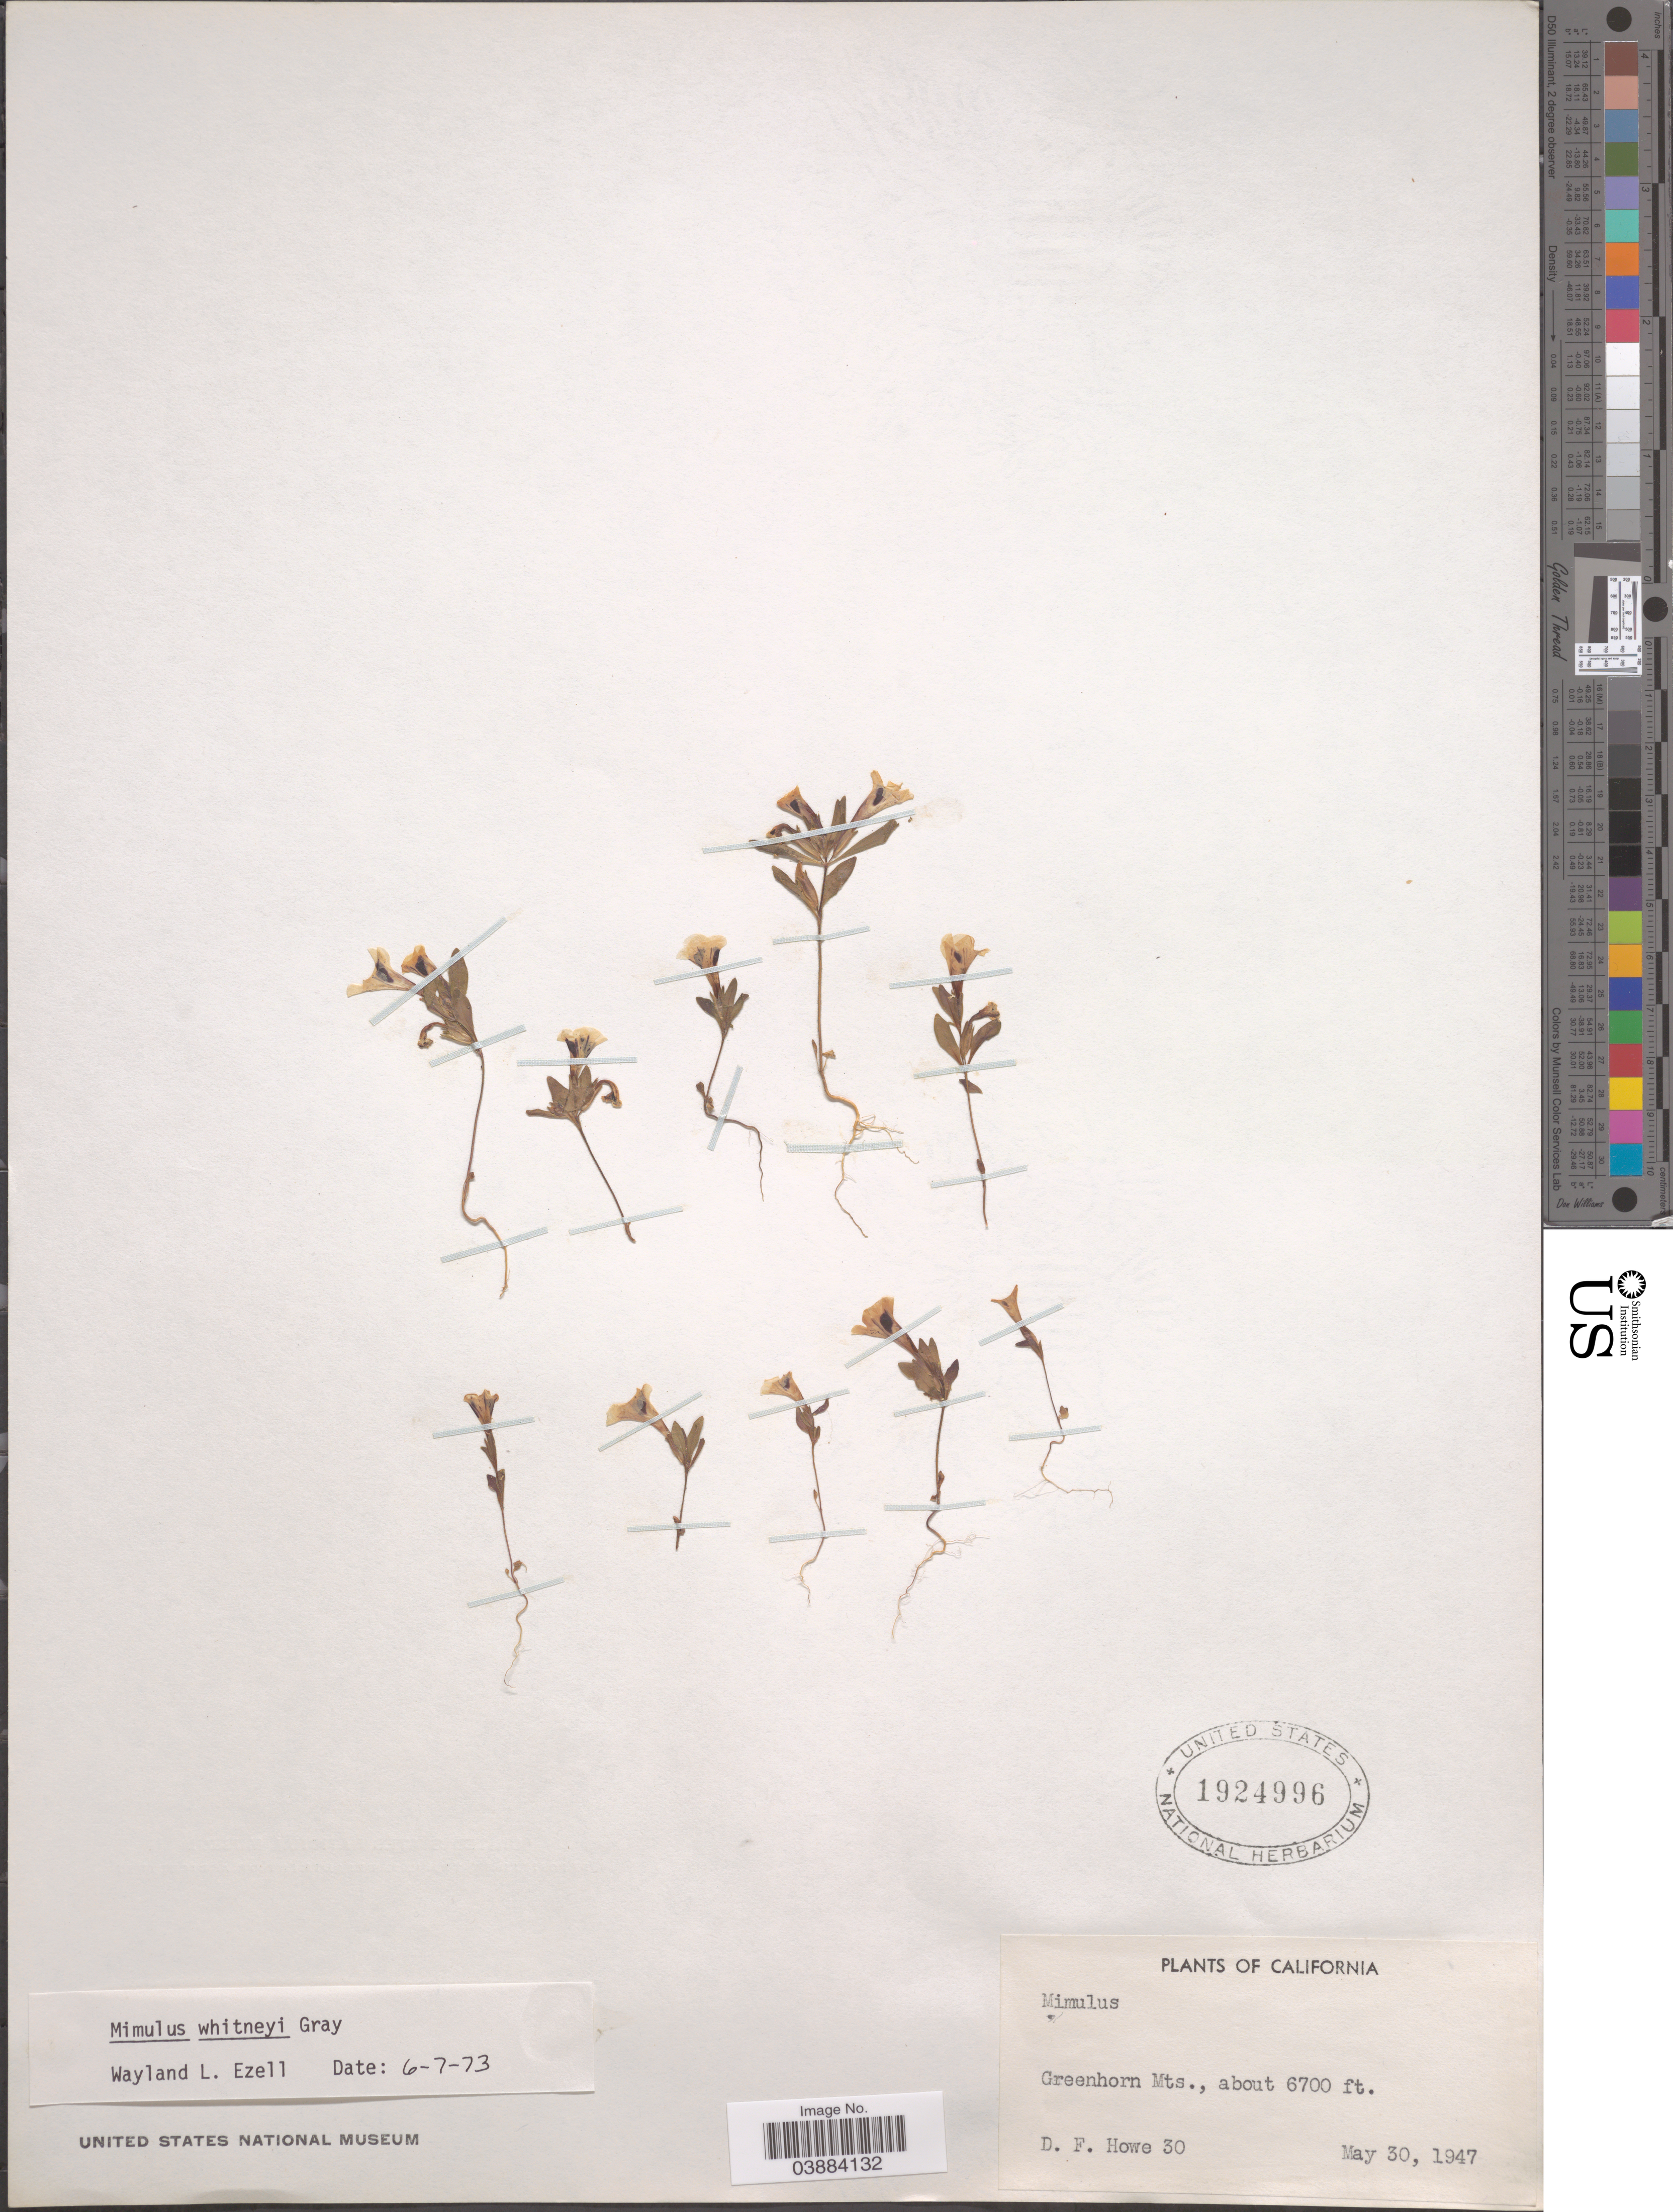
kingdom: Plantae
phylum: Tracheophyta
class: Magnoliopsida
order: Lamiales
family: Phrymaceae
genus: Mimulus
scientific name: Mimulus whitneyi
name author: A. Gray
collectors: D. Howe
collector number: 30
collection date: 1947-05-30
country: United States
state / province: California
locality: Greenhorn Mts.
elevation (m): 2042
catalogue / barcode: US 1924996